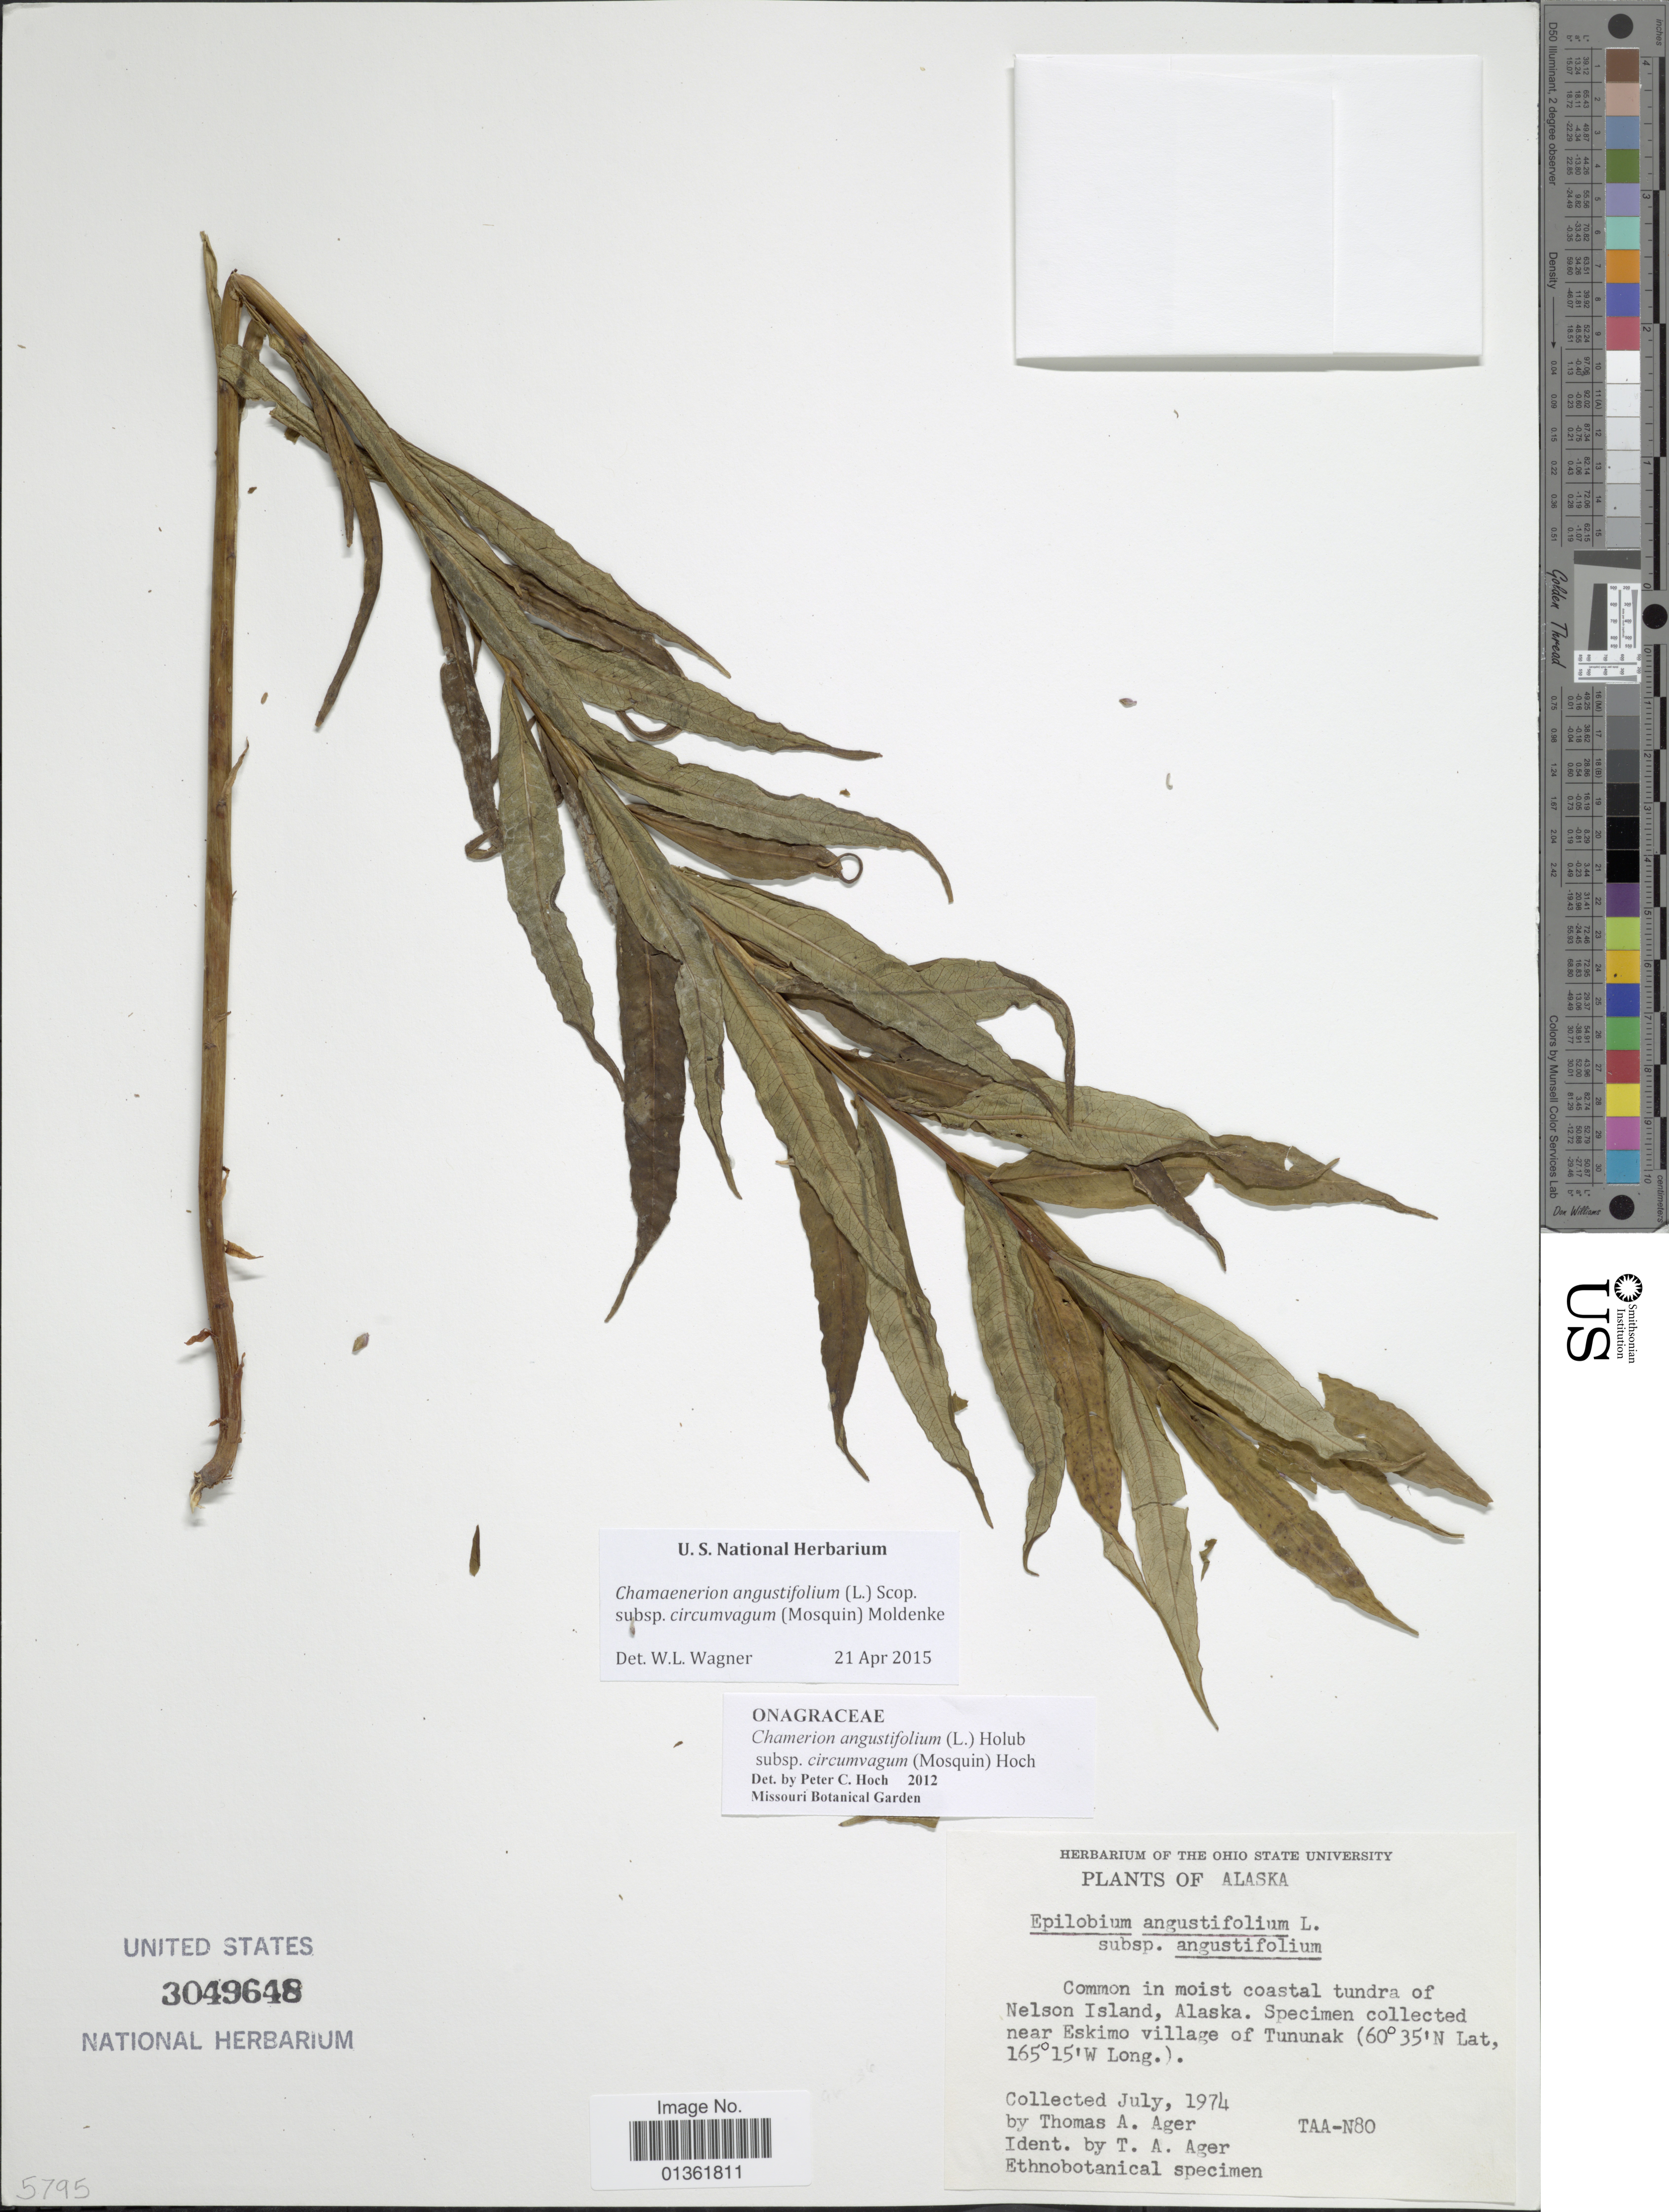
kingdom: Plantae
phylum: Tracheophyta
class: Magnoliopsida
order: Myrtales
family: Onagraceae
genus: Chamaenerion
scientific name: Chamaenerion angustifolium subsp. circumvagum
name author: (Mosquin) Moldenke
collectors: T. A. Ager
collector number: TAA-N80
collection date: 1974-07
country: United States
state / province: Alaska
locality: Common in moist coastal tundra of Nelson Island. Speciman collected near Eskimo village of Tununak.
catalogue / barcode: US 3049648